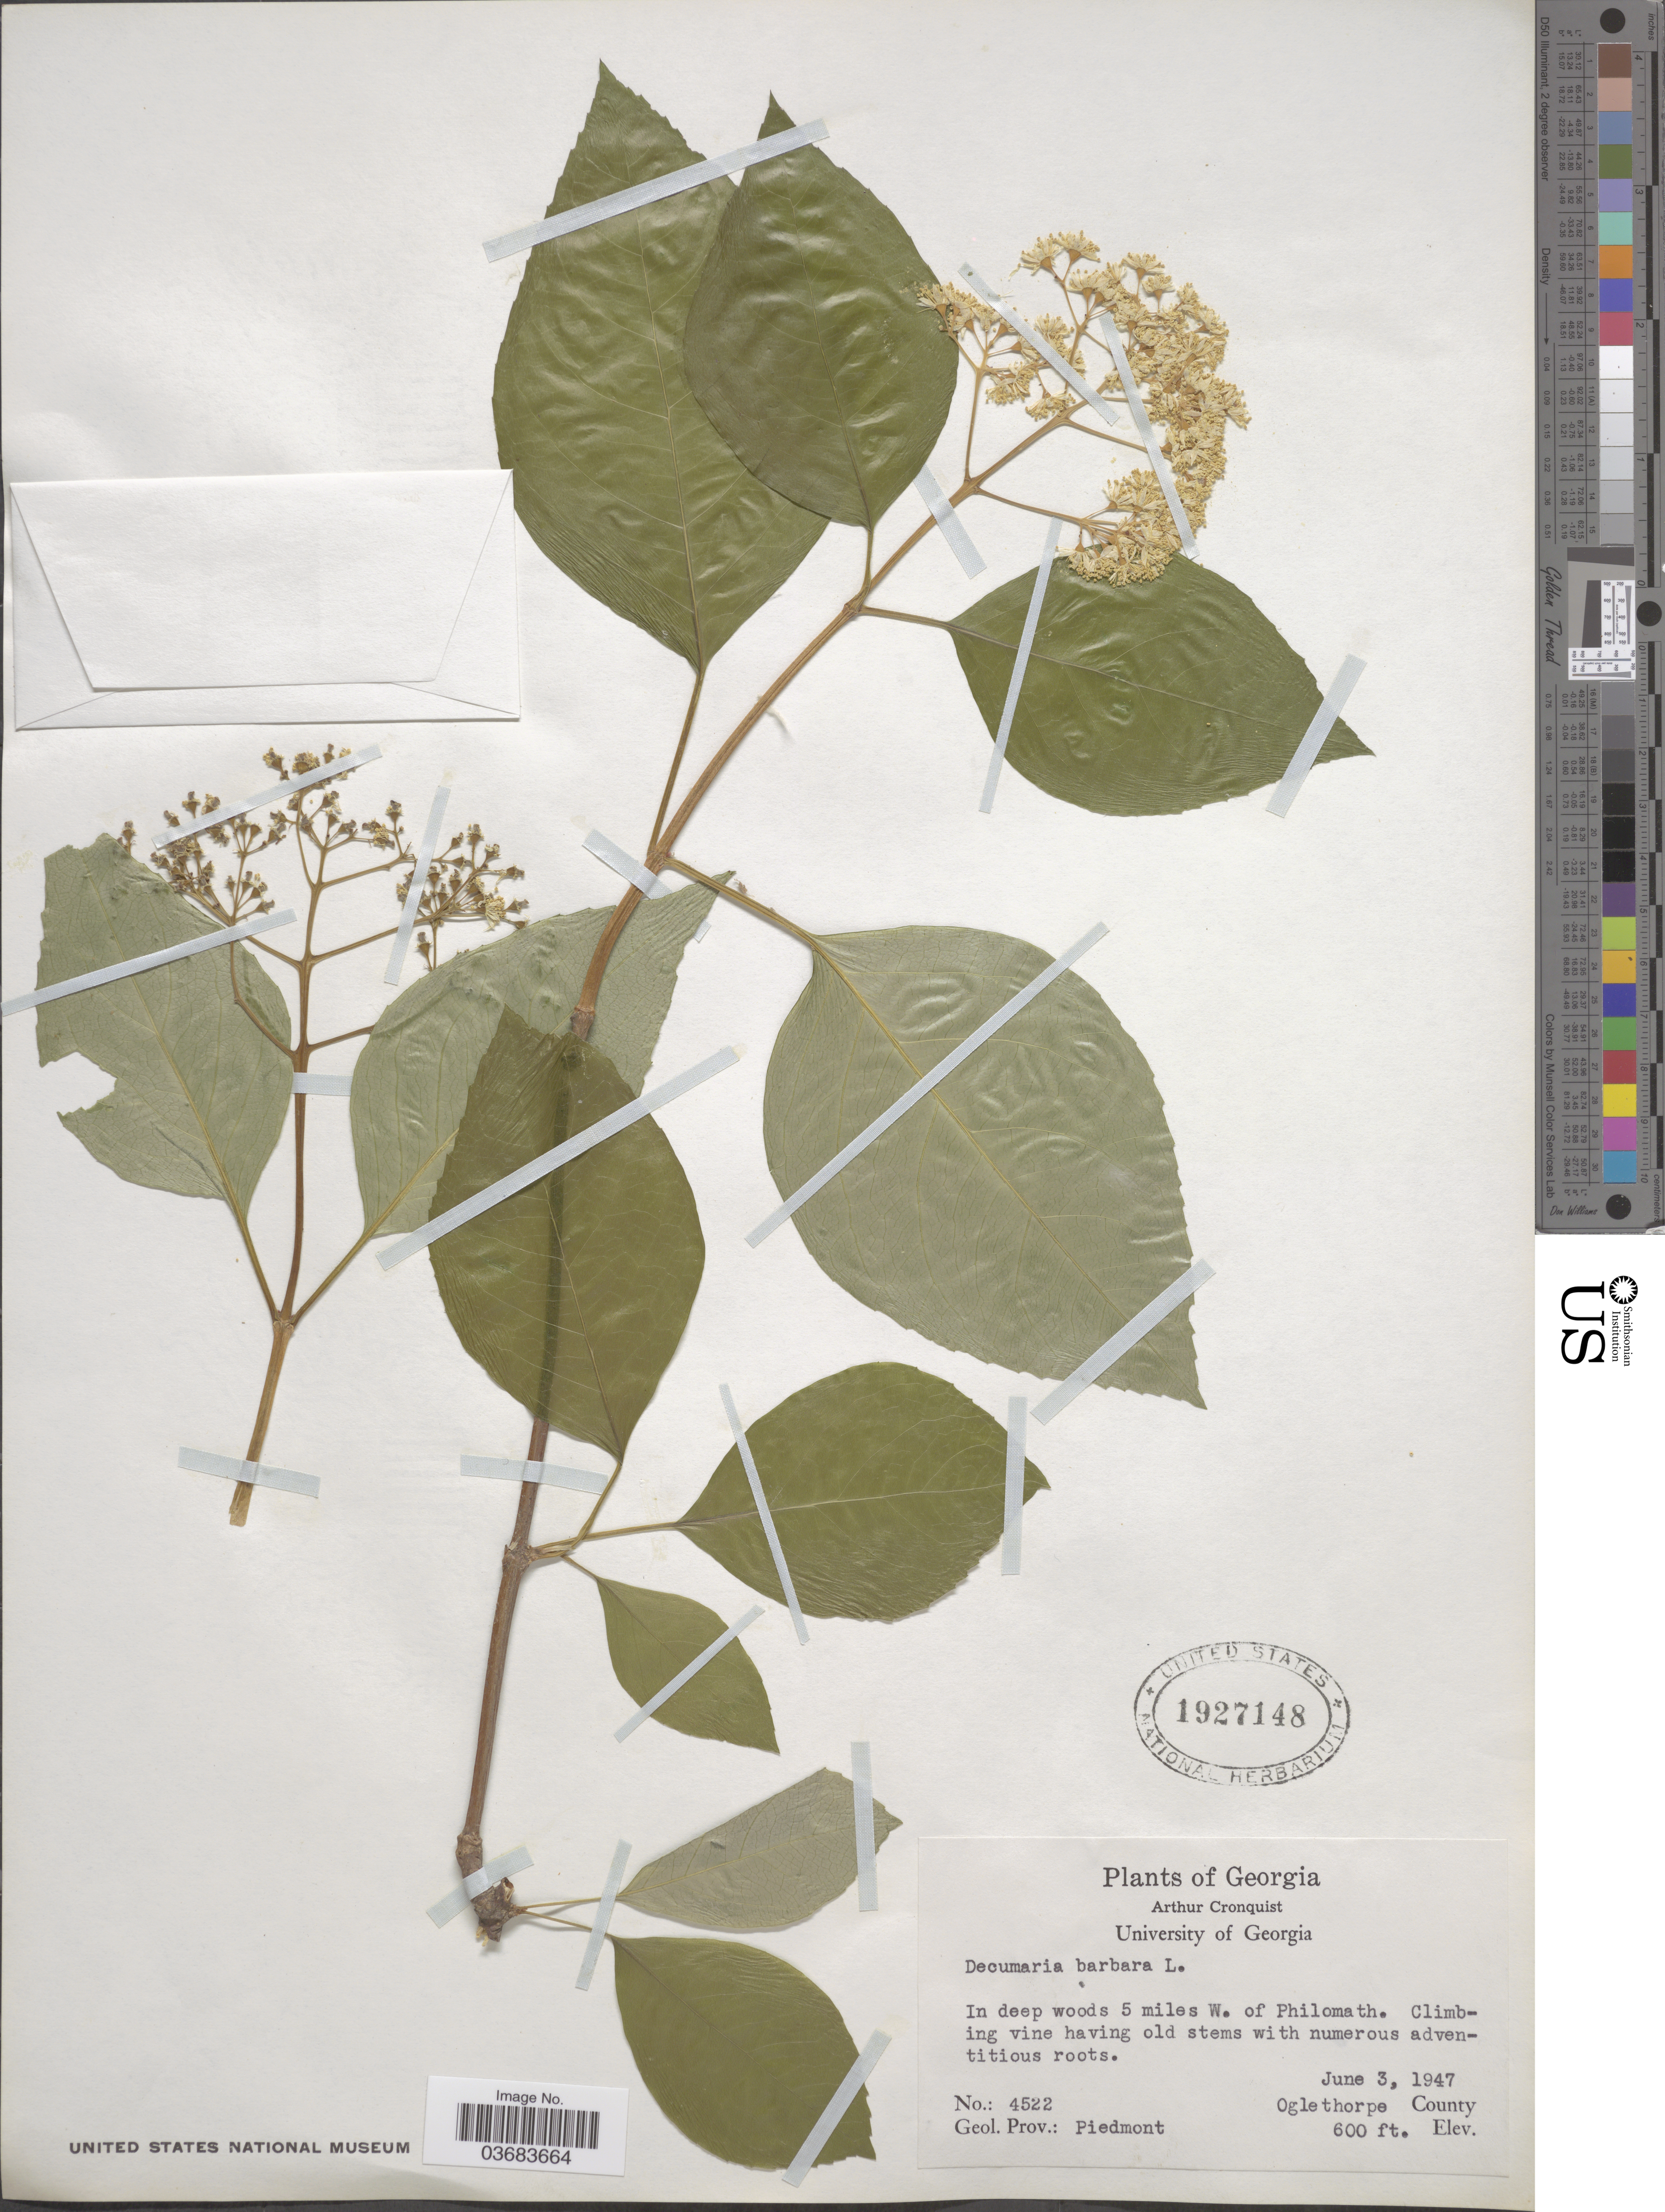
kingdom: Plantae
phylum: Tracheophyta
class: Magnoliopsida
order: Cornales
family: Hydrangeaceae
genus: Hydrangea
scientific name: Hydrangea barbara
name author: (L.) Bernd Schulz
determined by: Strong, Mark T., (BOT), Smithsonian Institution - National Museum of Natural History (UNITED STATES)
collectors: A. J. Cronquist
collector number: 4522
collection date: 1947-06-03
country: United States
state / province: Georgia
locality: In deep woods 5 miles W. of Philomath. Oglethorpe County. Geol. Prov.: Piedmont.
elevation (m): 183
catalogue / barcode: US 1927148